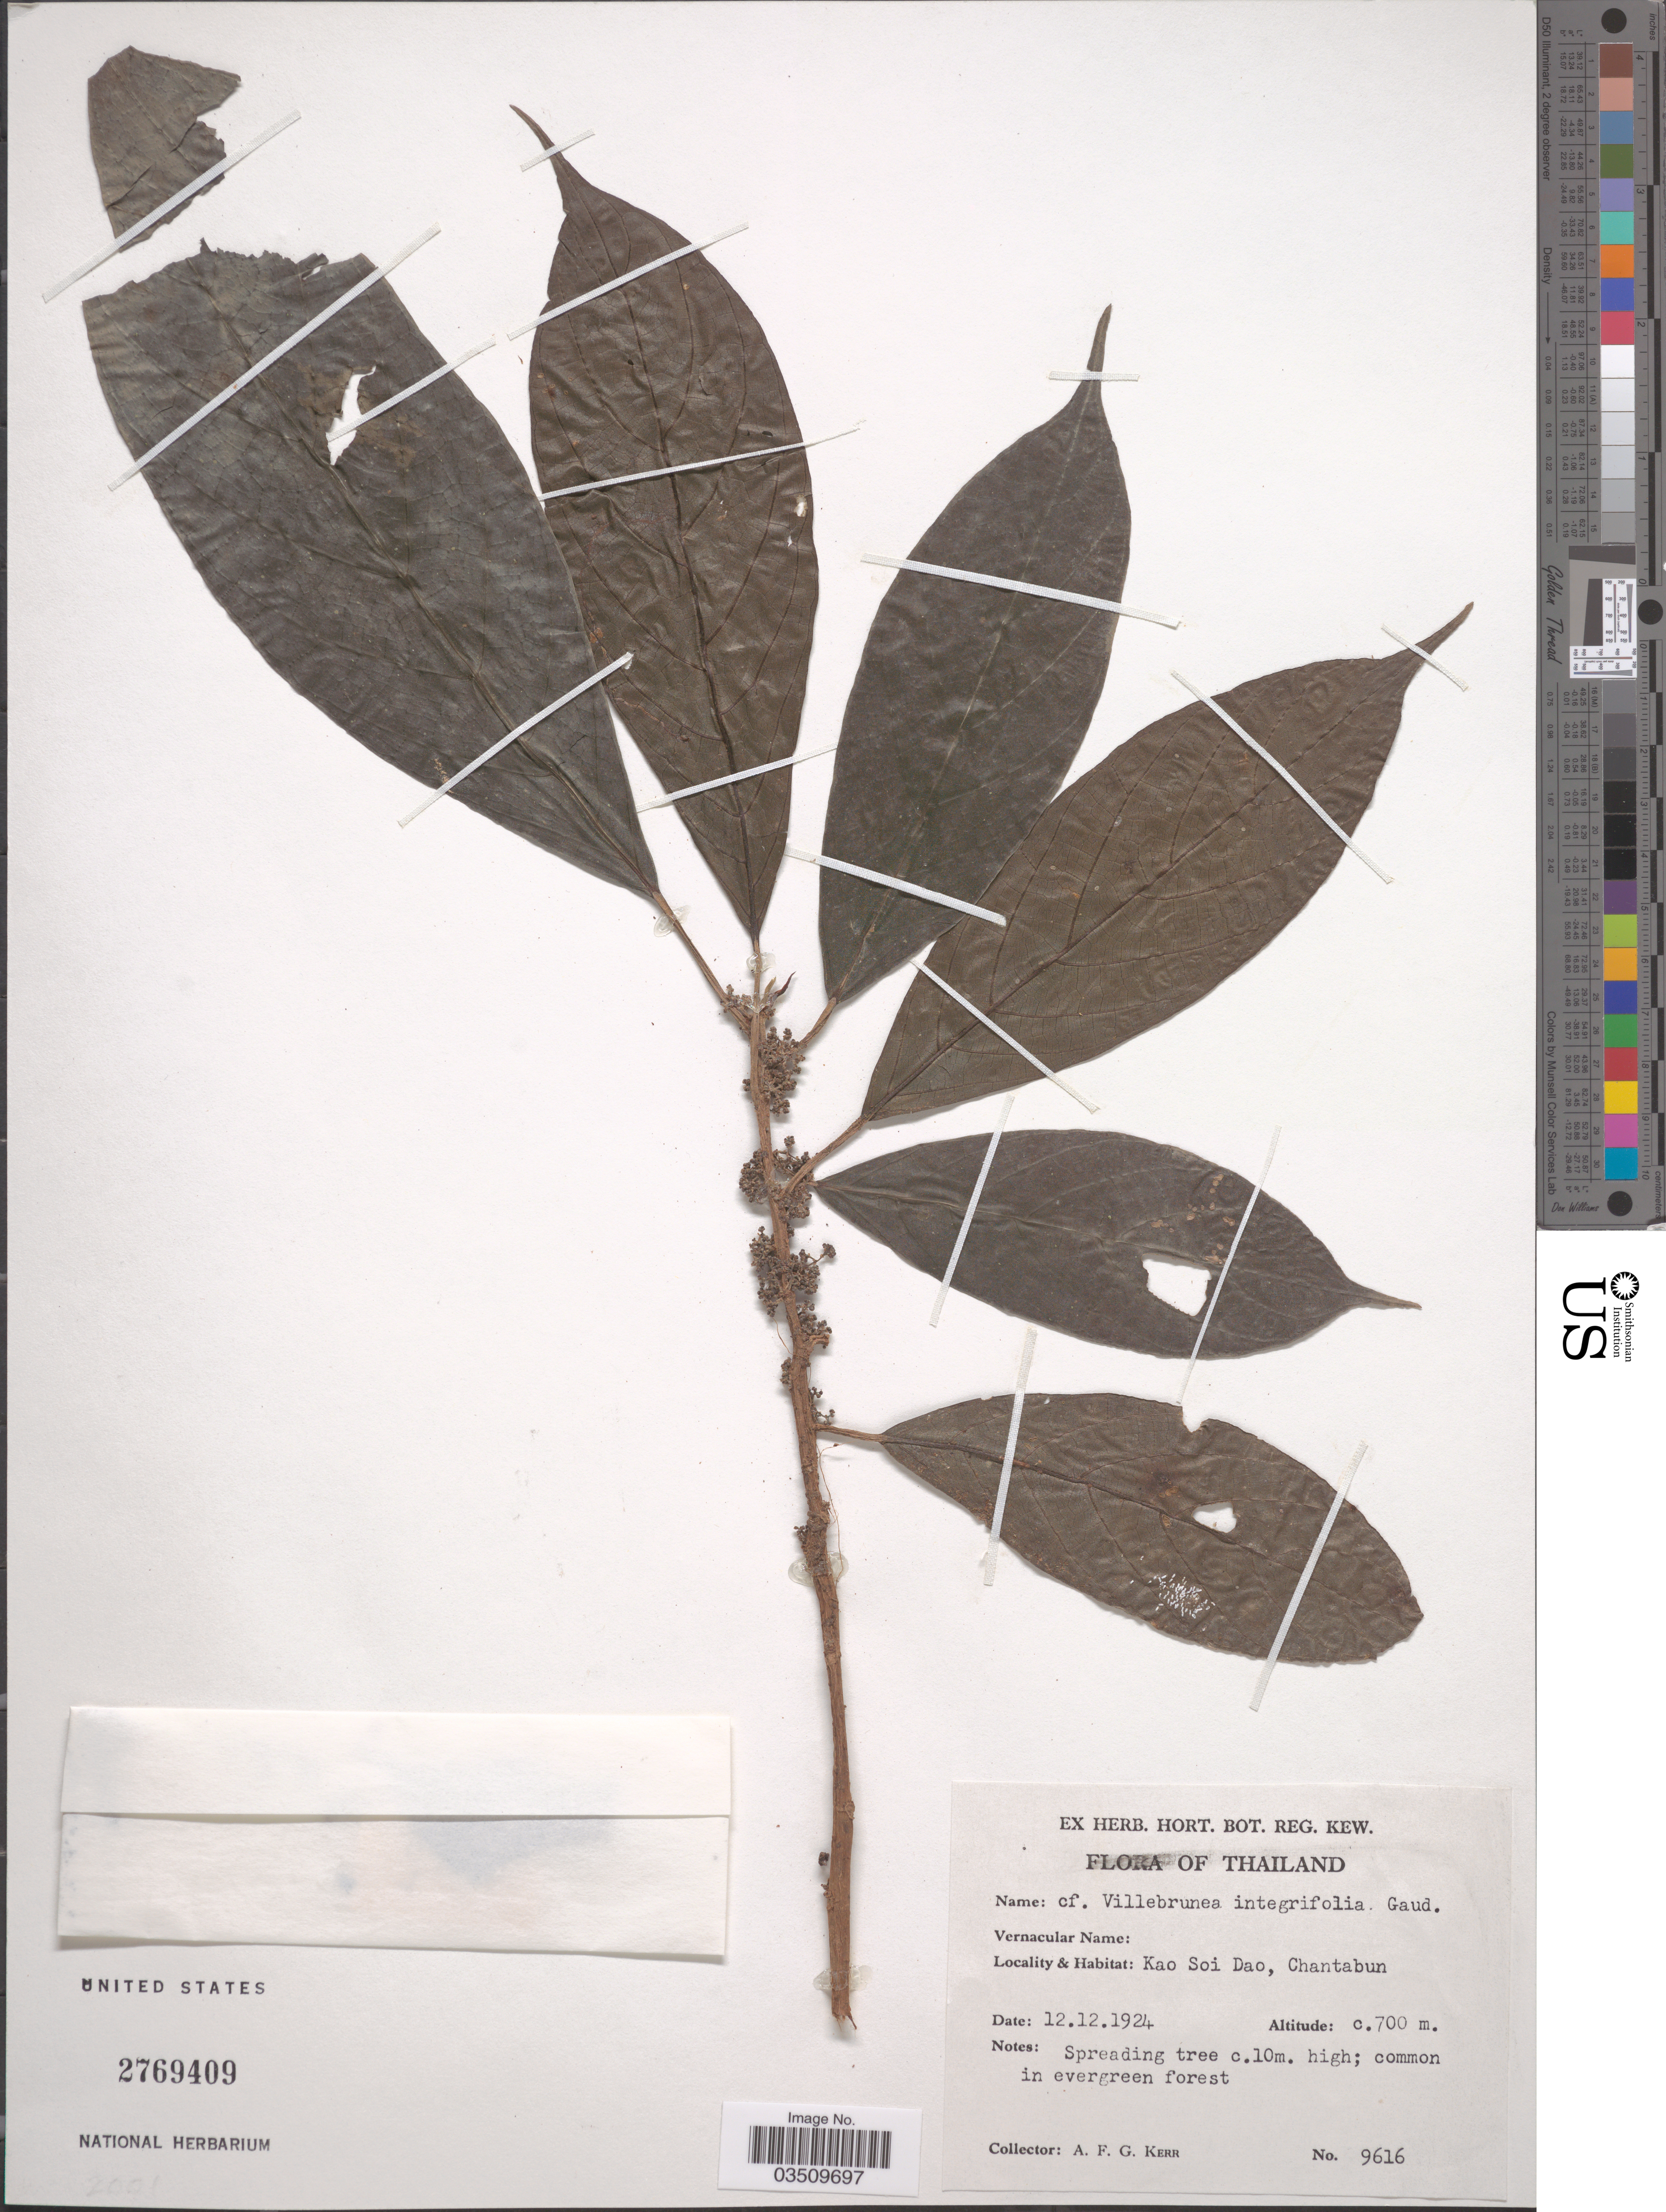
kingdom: Plantae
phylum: Tracheophyta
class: Magnoliopsida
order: Rosales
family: Urticaceae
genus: Oreocnide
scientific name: Oreocnide integrifolia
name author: (Gaudich.) Miq.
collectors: A. F. G. Kerr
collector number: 9616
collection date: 1924-12-12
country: Thailand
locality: Kao Soi Dao, Chantabun.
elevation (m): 700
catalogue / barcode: US 2769409